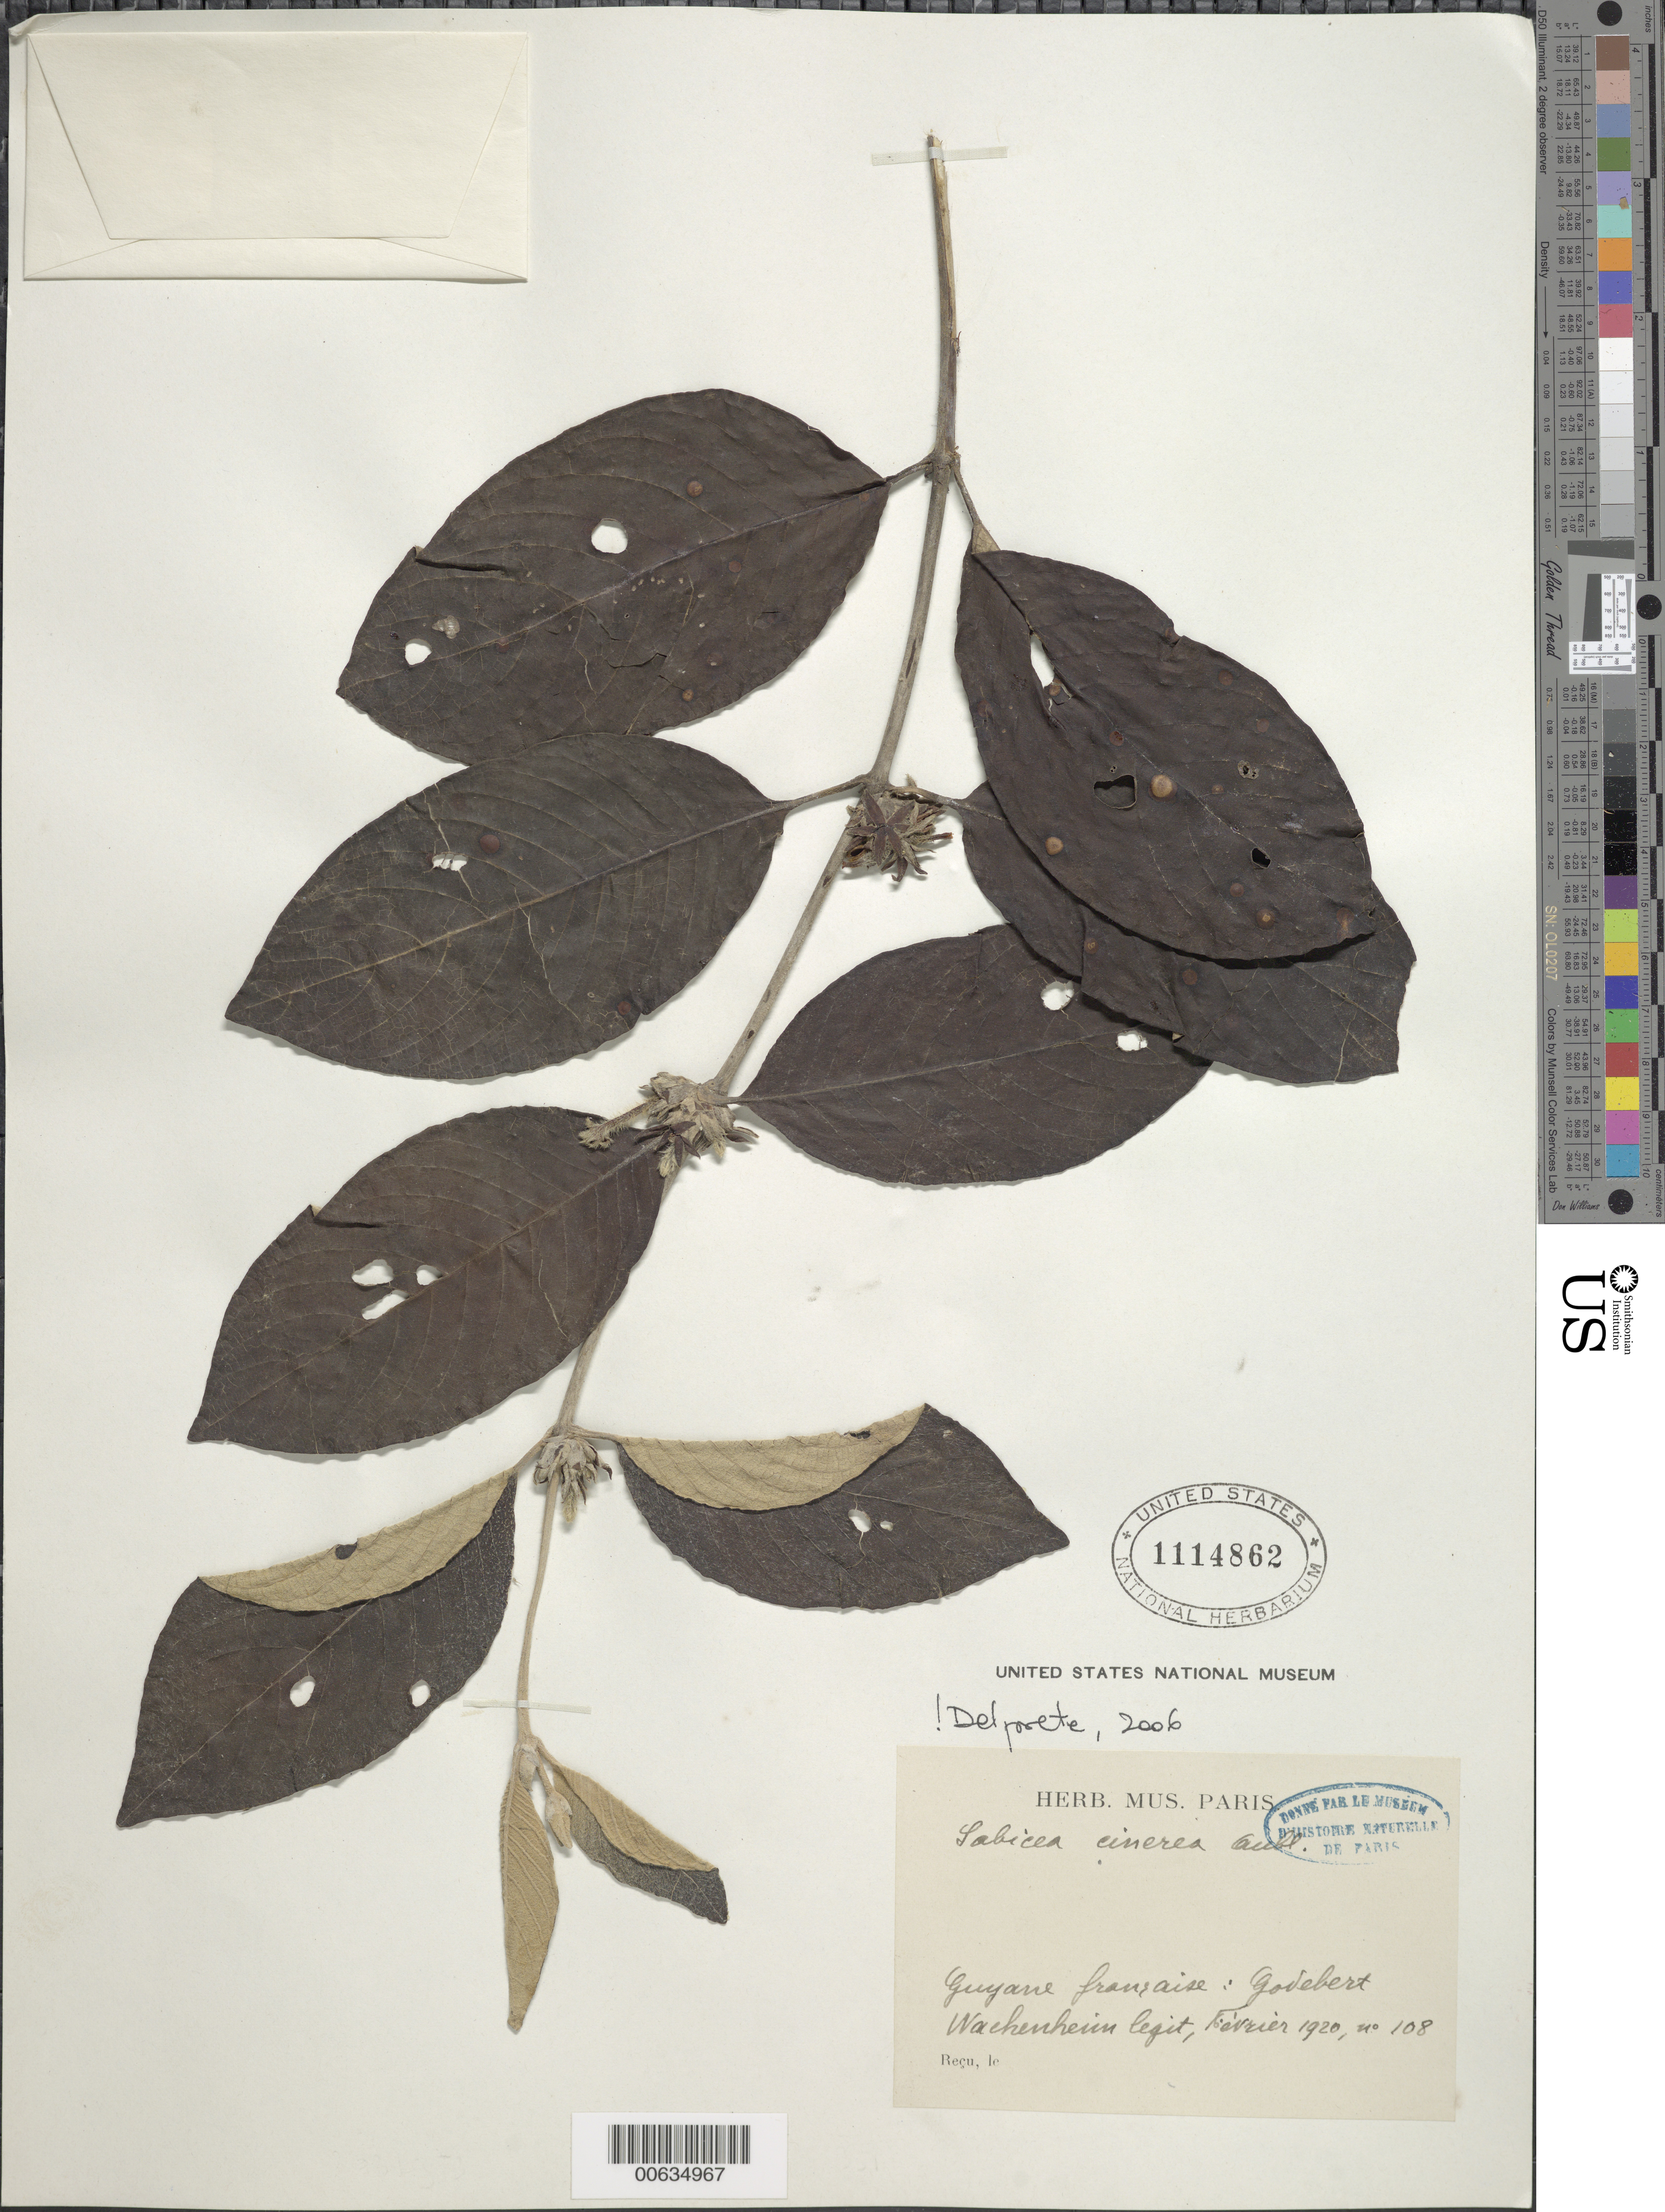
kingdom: Plantae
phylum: Tracheophyta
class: Magnoliopsida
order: Gentianales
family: Rubiaceae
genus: Sabicea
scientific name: Sabicea cinerea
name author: Aubl.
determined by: Delprete, P. G., Herb. de Guyane Cay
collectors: G. Wachenheim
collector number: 108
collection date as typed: Feb-20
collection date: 1920-02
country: French Guiana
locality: Godebert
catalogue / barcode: US 1114862